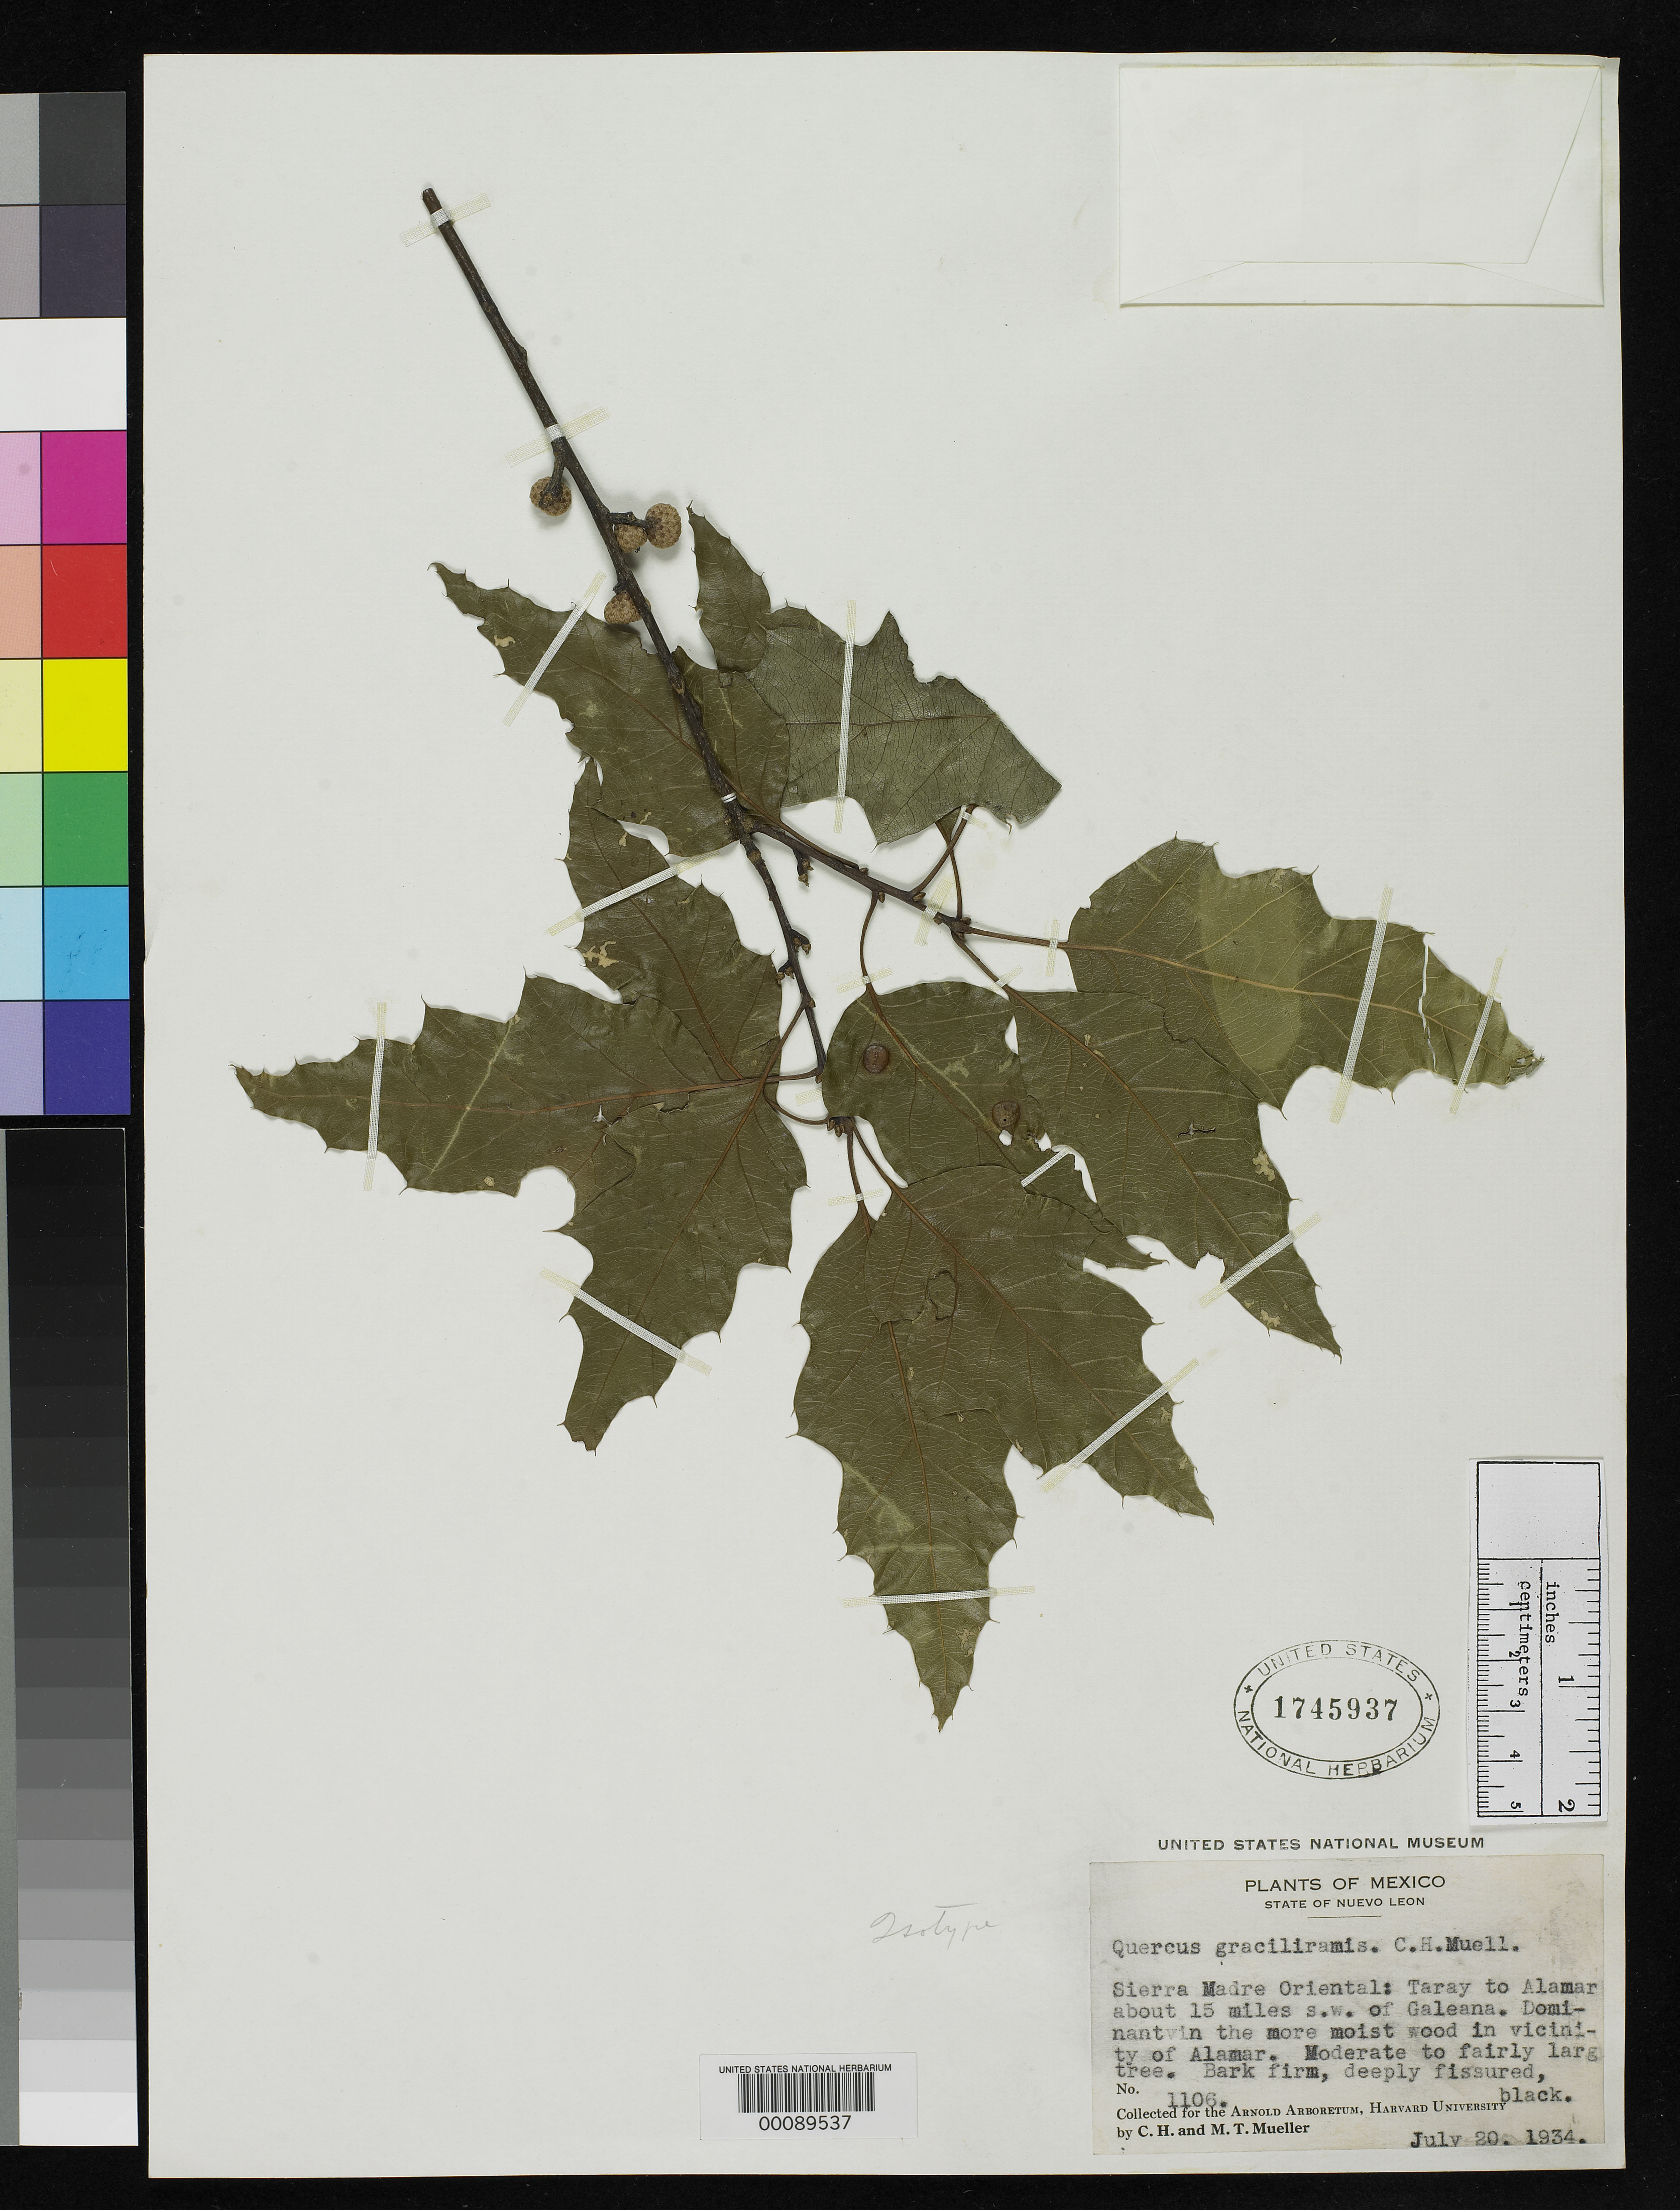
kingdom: Plantae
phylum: Tracheophyta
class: Magnoliopsida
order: Fagales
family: Fagaceae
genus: Quercus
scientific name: Quercus graciliramis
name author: C.H. Mull.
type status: Isotype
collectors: C. H. Mueller & M. Mueller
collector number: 1106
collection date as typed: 20 Jul 1934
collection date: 1934-07-20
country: Mexico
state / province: Nuevo Leon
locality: Alamar on Hacienda Pablillo.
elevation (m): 1900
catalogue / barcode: US 1745937